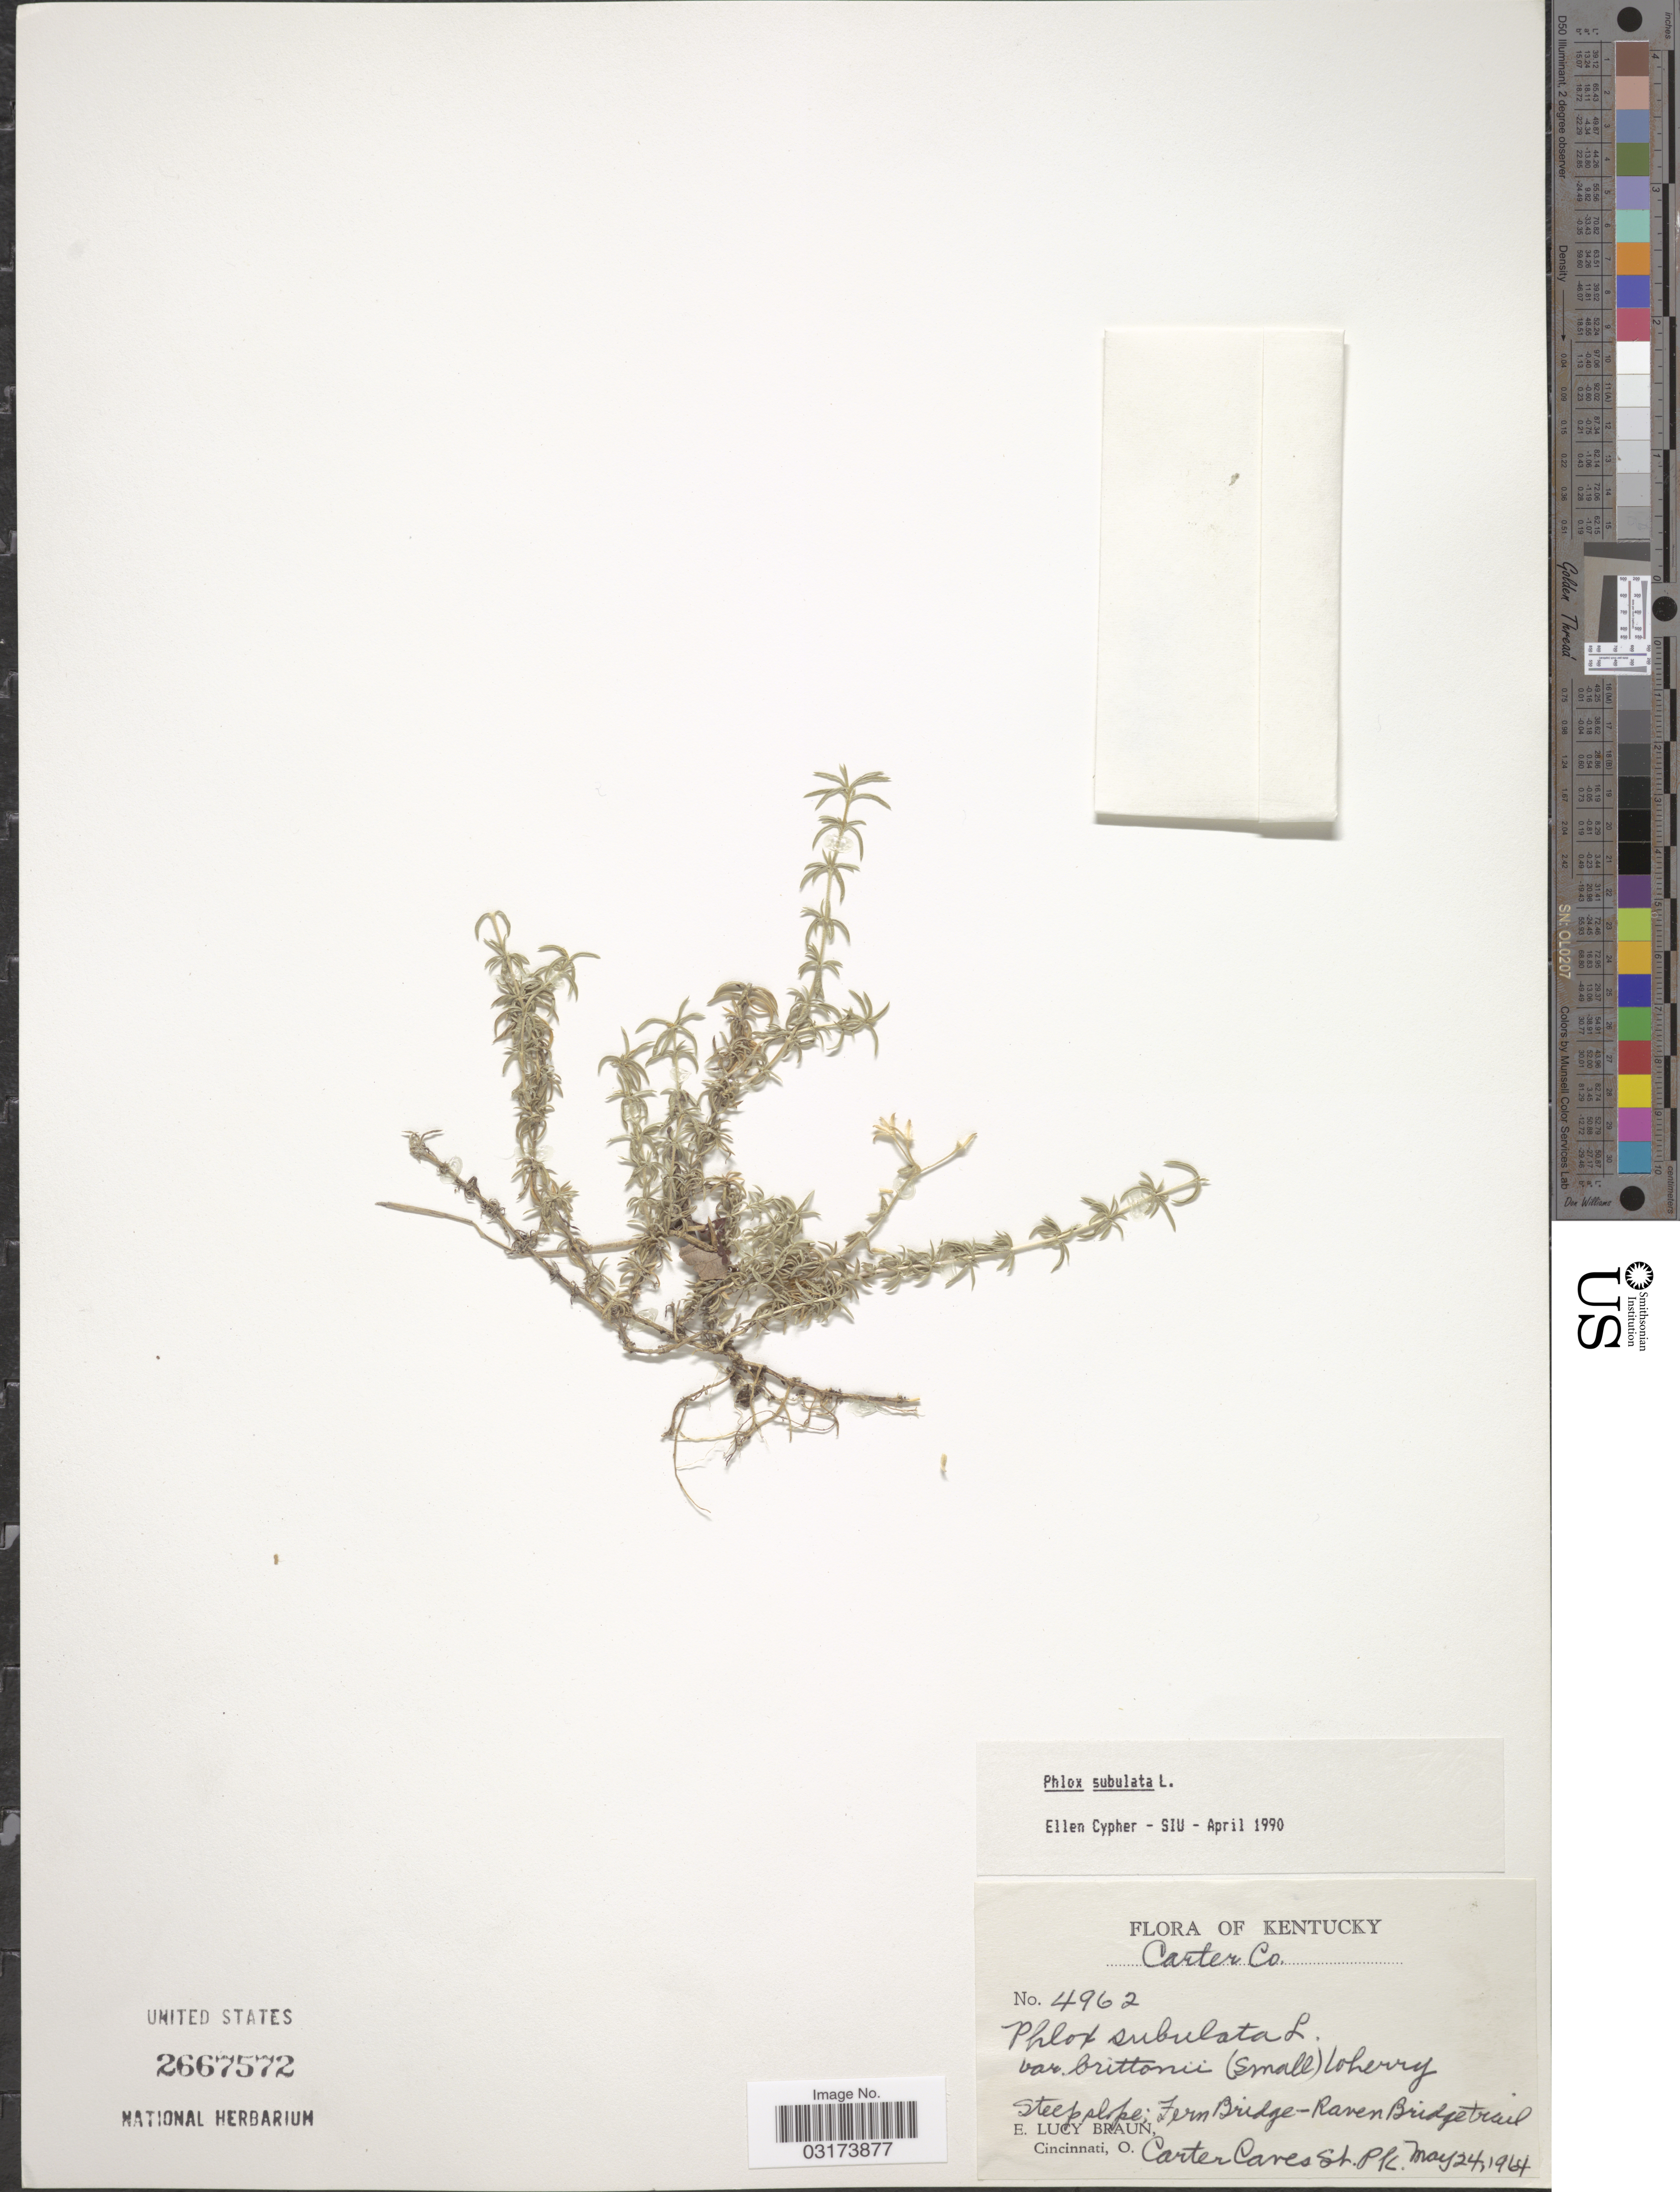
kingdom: Plantae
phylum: Tracheophyta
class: Magnoliopsida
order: Ericales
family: Polemoniaceae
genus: Phlox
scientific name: Phlox subulata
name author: L.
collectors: E. L. Braun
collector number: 4962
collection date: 1964-05-24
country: United States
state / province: Kentucky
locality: Carter Co., Steep slope; Ferm Bridge - Raven Bridge trail, Carter Caves St. Pk.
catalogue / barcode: US 2667572